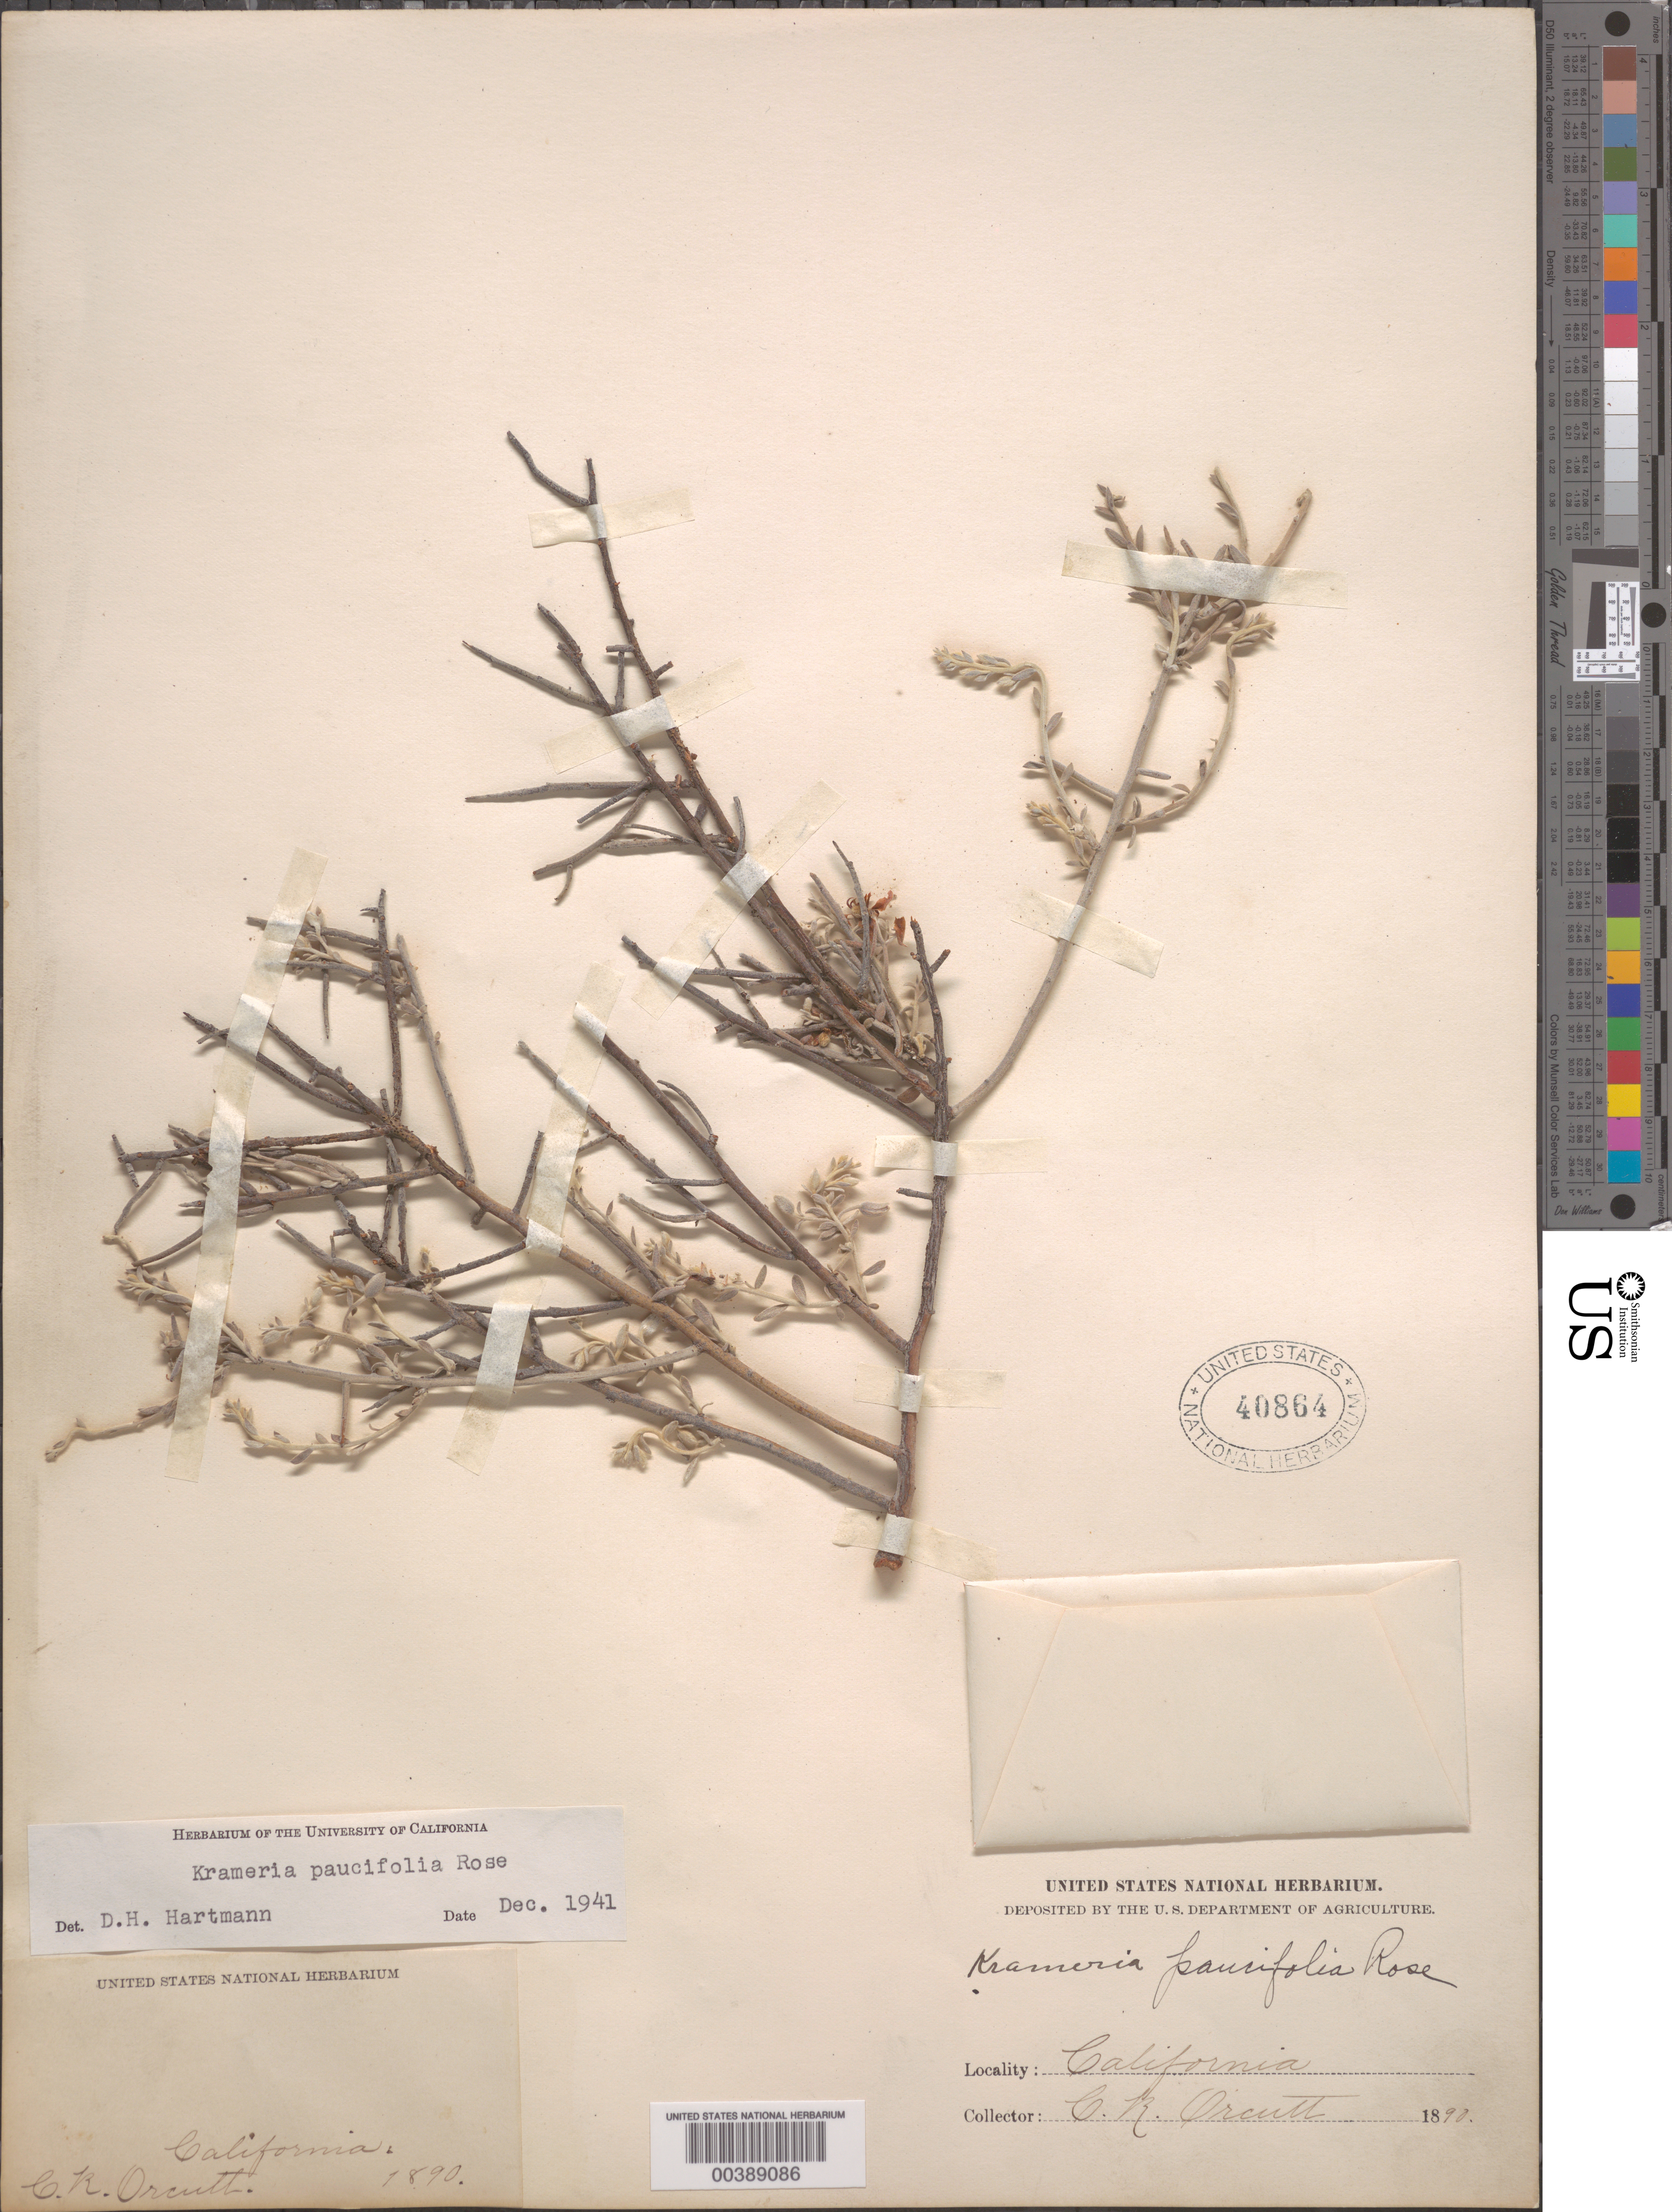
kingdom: Plantae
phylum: Tracheophyta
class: Magnoliopsida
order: Zygophyllales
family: Krameriaceae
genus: Krameria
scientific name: Krameria grayi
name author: Rose & J.H. Painter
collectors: C. R. Orcutt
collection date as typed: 1890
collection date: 1890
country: United States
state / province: California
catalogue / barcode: US 40864